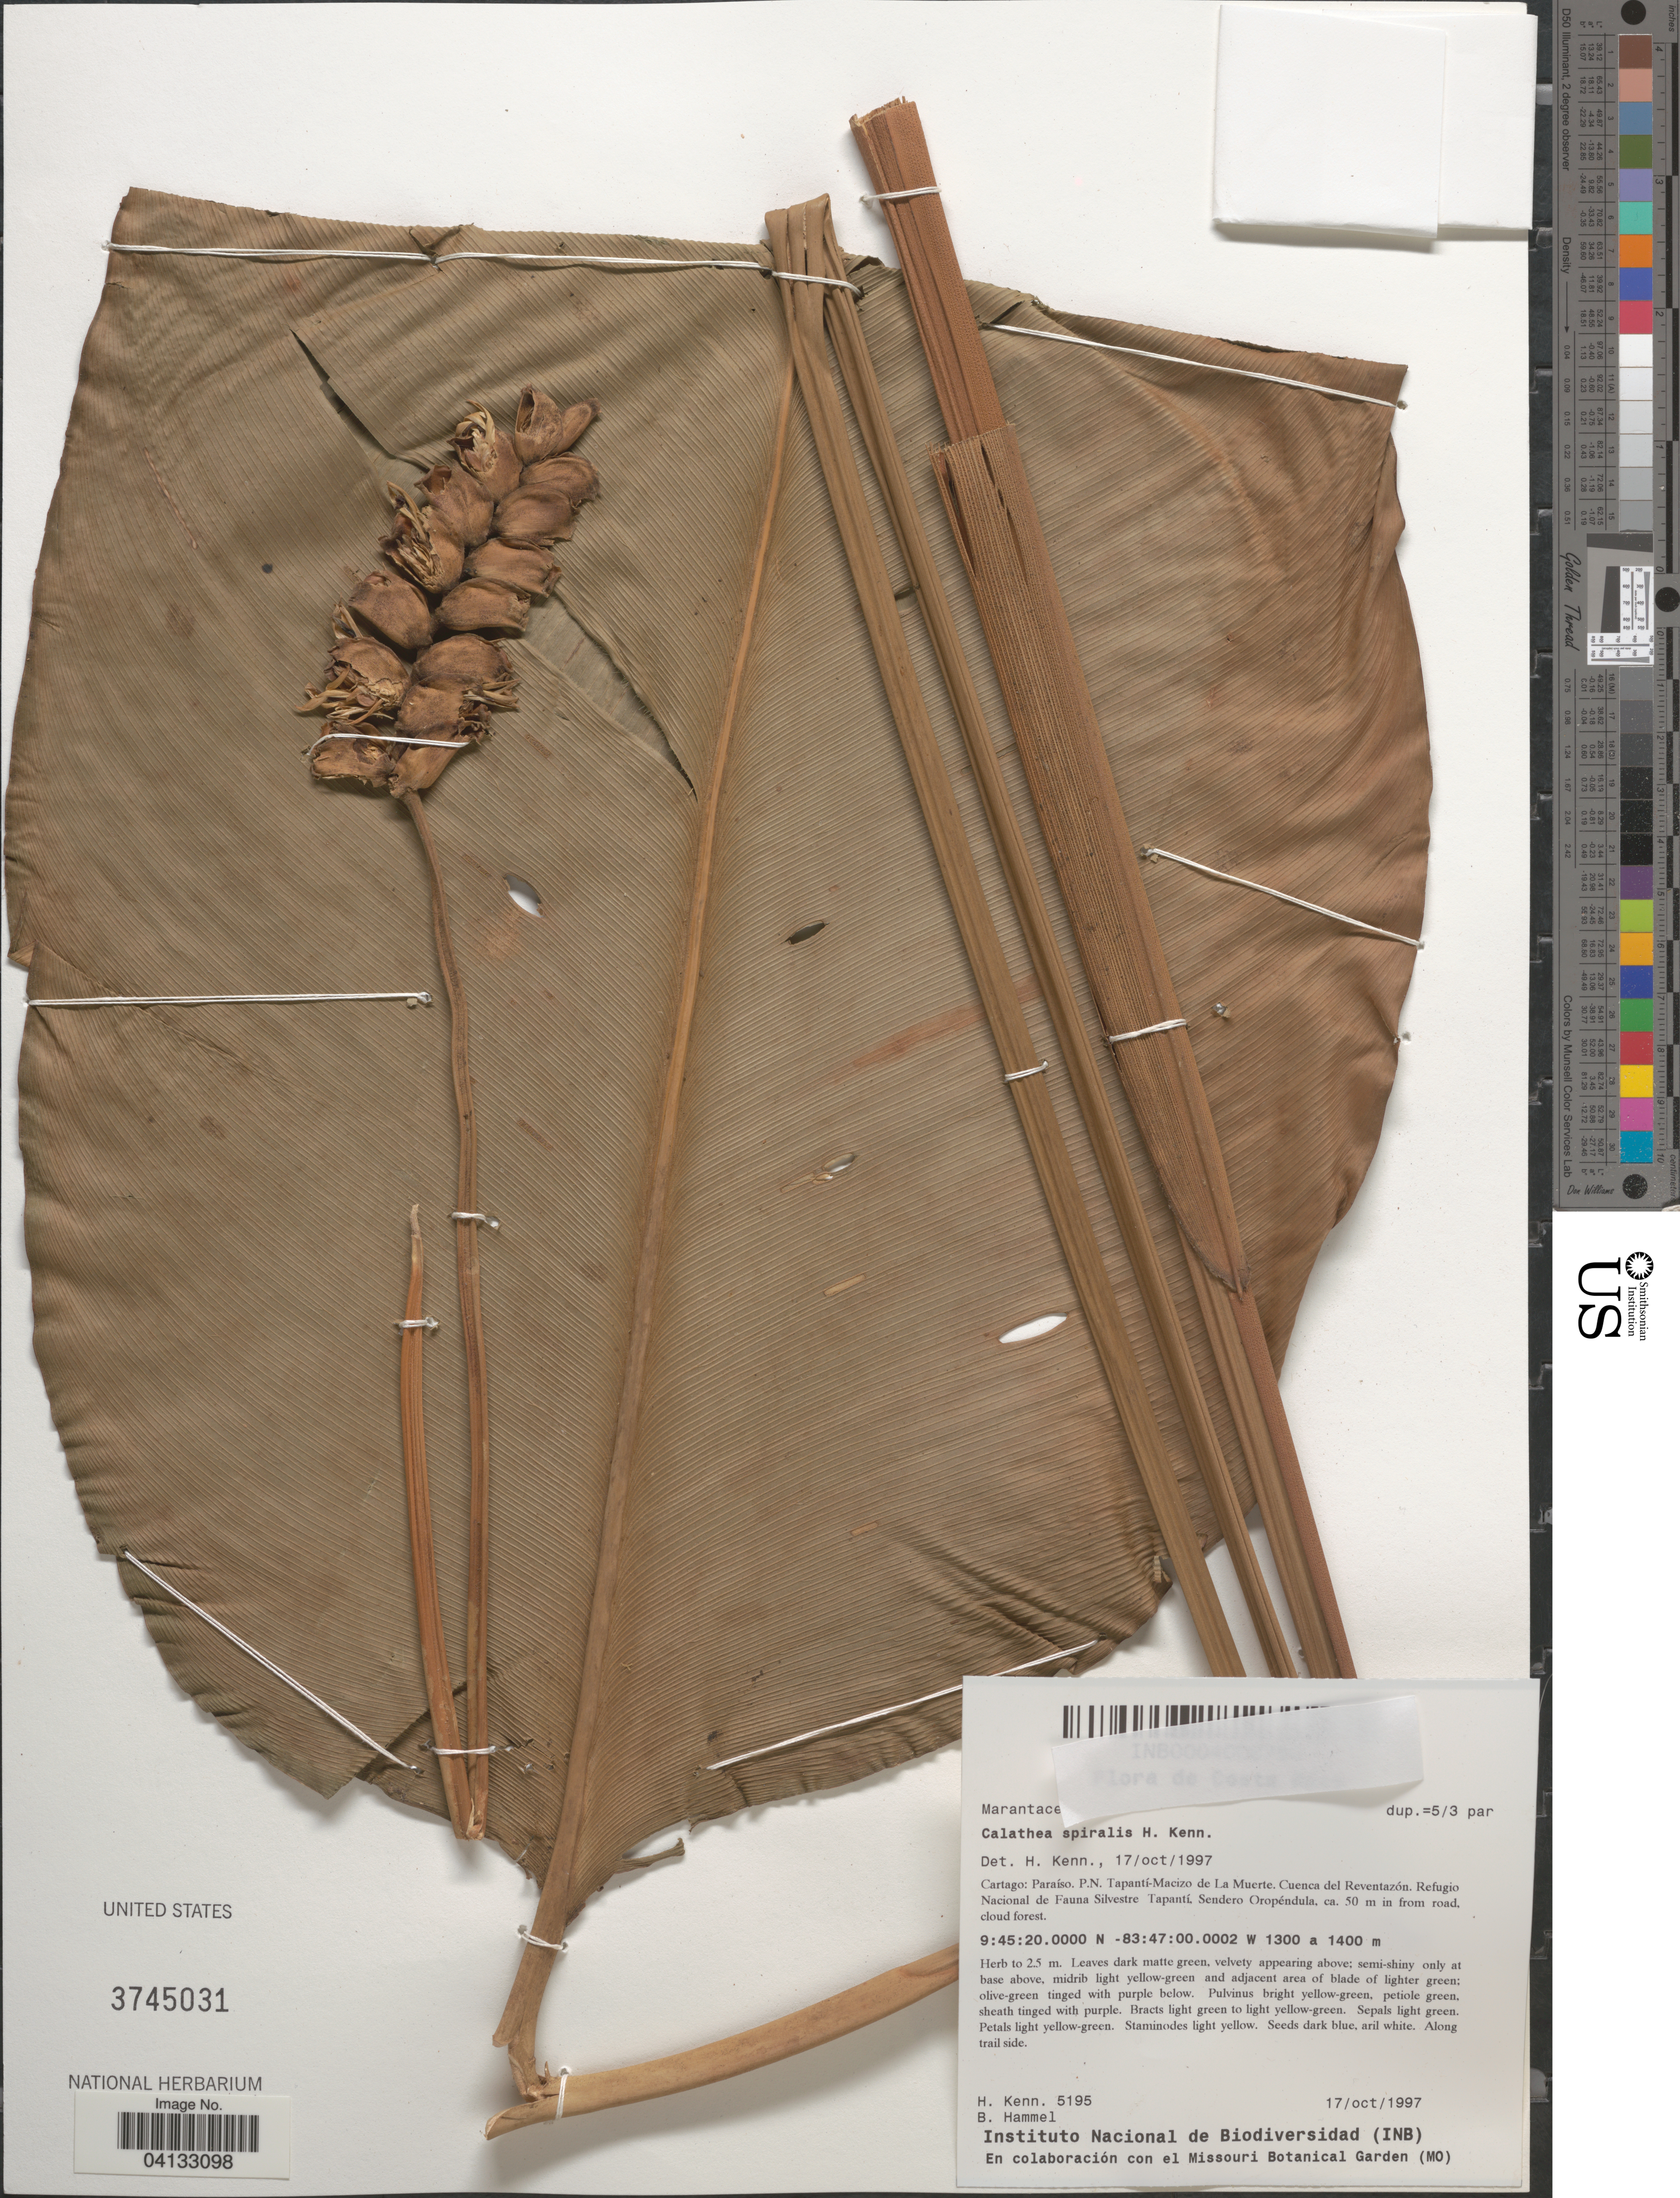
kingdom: Plantae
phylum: Tracheophyta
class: Liliopsida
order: Zingiberales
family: Marantaceae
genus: Calathea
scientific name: Calathea spiralis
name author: H. Kenn.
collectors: H. Kenn. & B. Hammel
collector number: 5195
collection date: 1997-10-17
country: Costa Rica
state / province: Cartago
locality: Paraíso. P.N. Tapantí-Macizo de La Muerte. Cuenca del Reventazón. Refugio Nacional de Fauna Silvestre Tapantí, Sendero Oropéndula, ca. 50 km in from road, cloud forest.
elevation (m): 1300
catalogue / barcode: US 3745031